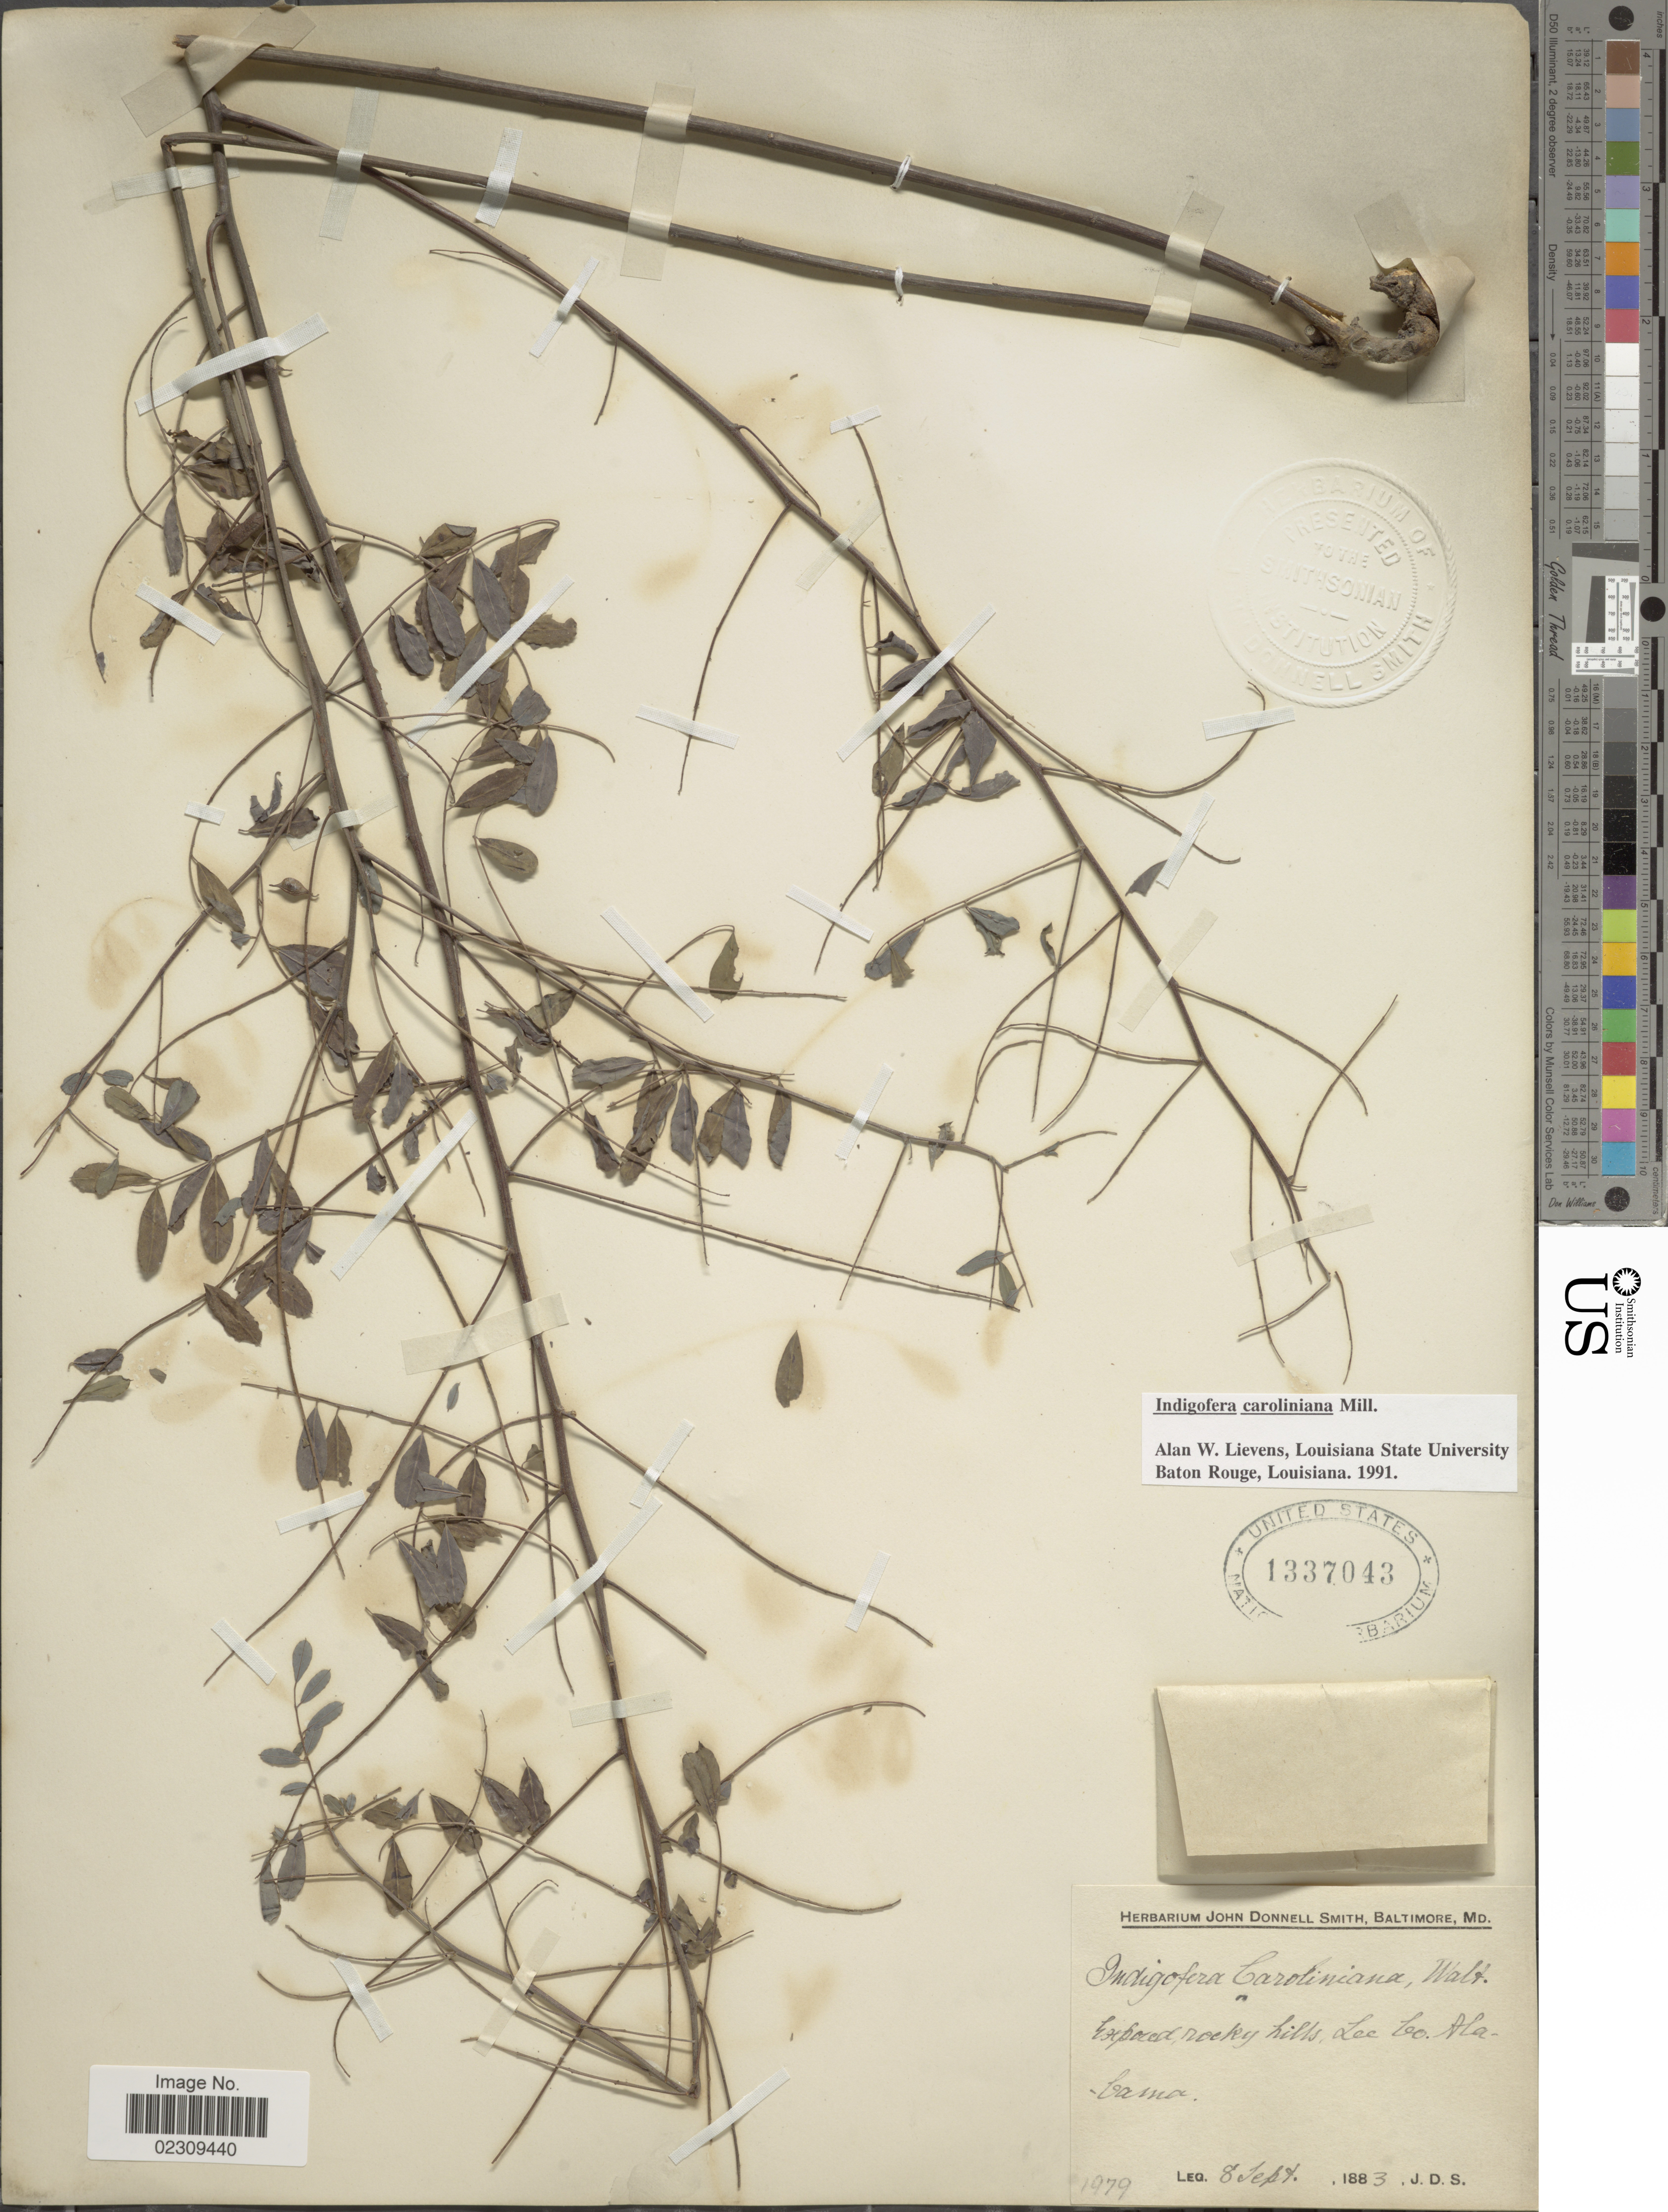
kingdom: Plantae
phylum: Tracheophyta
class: Magnoliopsida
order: Fabales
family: Fabaceae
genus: Indigofera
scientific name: Indigofera caroliniana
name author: Mill.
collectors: J. Donnell Smith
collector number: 1979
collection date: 1883-09-08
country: United States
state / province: Alabama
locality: Lee Co.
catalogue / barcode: US 1337043